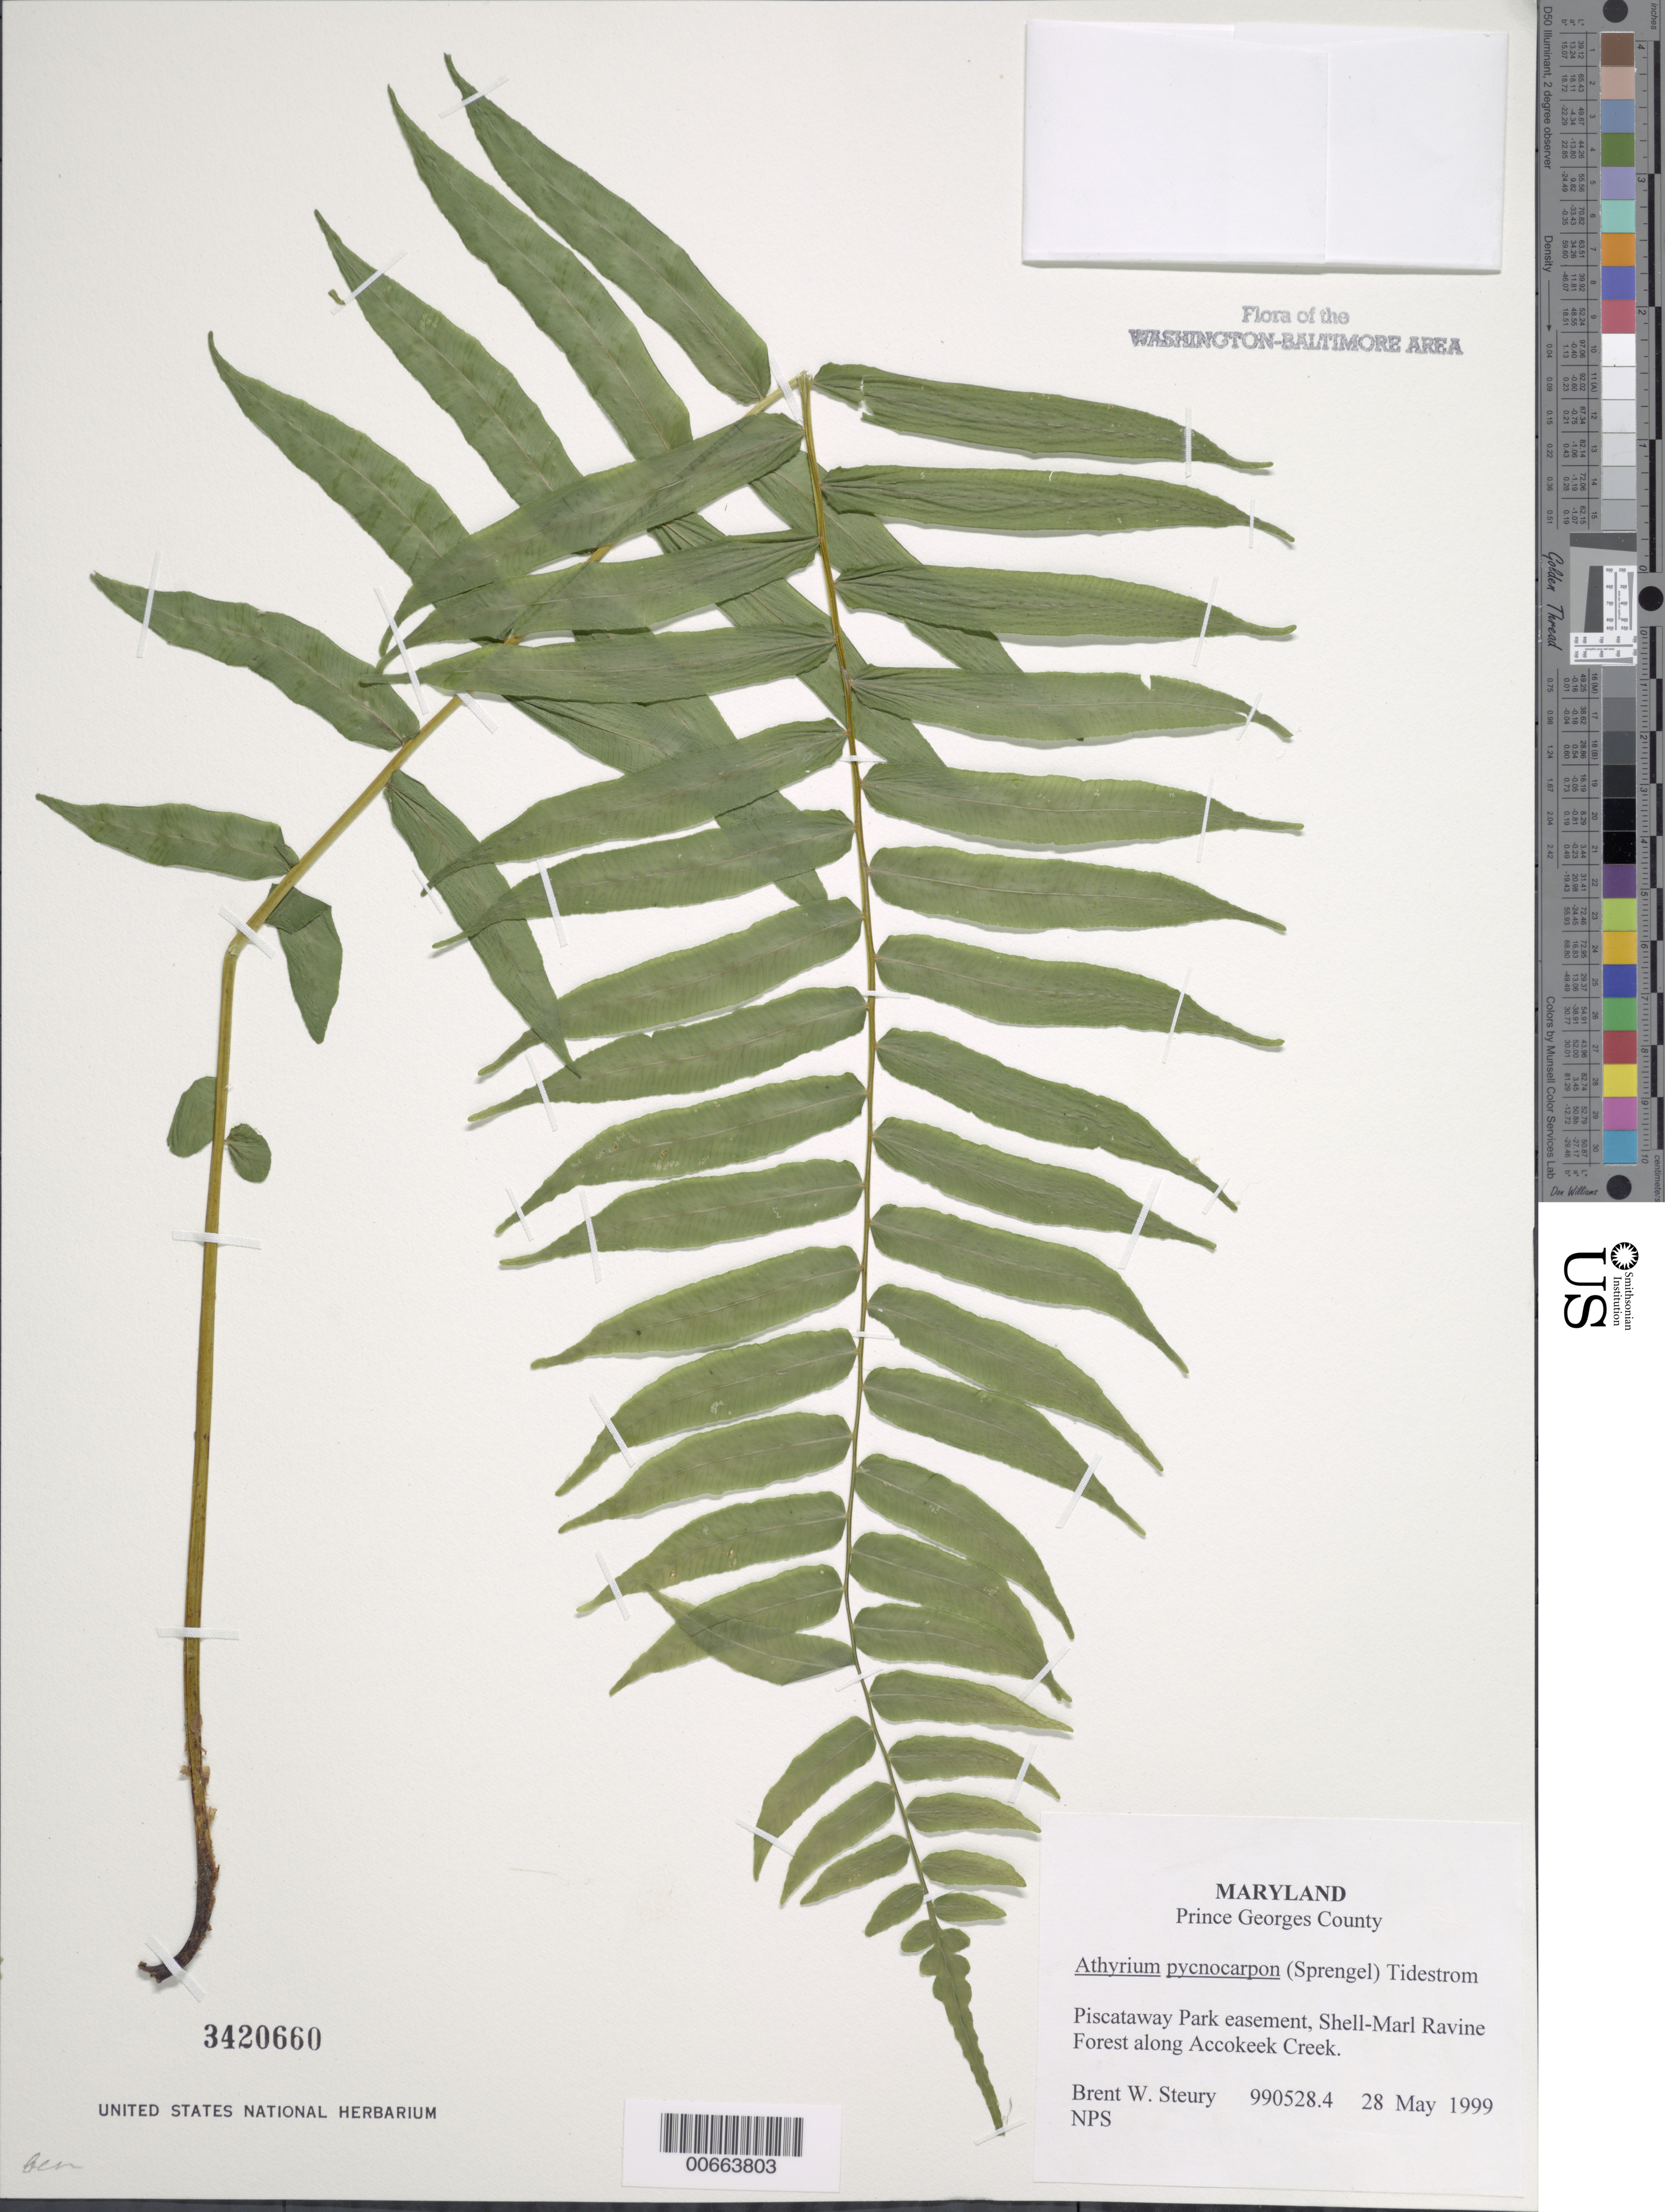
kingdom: Plantae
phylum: Tracheophyta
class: Polypodiopsida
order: Polypodiales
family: Diplaziopsidaceae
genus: Homalosorus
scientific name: Homalosorus pycnocarpos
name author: (Spreng.) Pic. Serm.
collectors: B. Steury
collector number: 990528.4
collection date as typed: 28 May 1999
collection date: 1999-05-28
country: United States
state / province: Maryland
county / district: Prince George's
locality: Piscataway Park easement, Shell-Marl Ravine Forest along Accokeek Creek.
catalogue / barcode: US 3420660